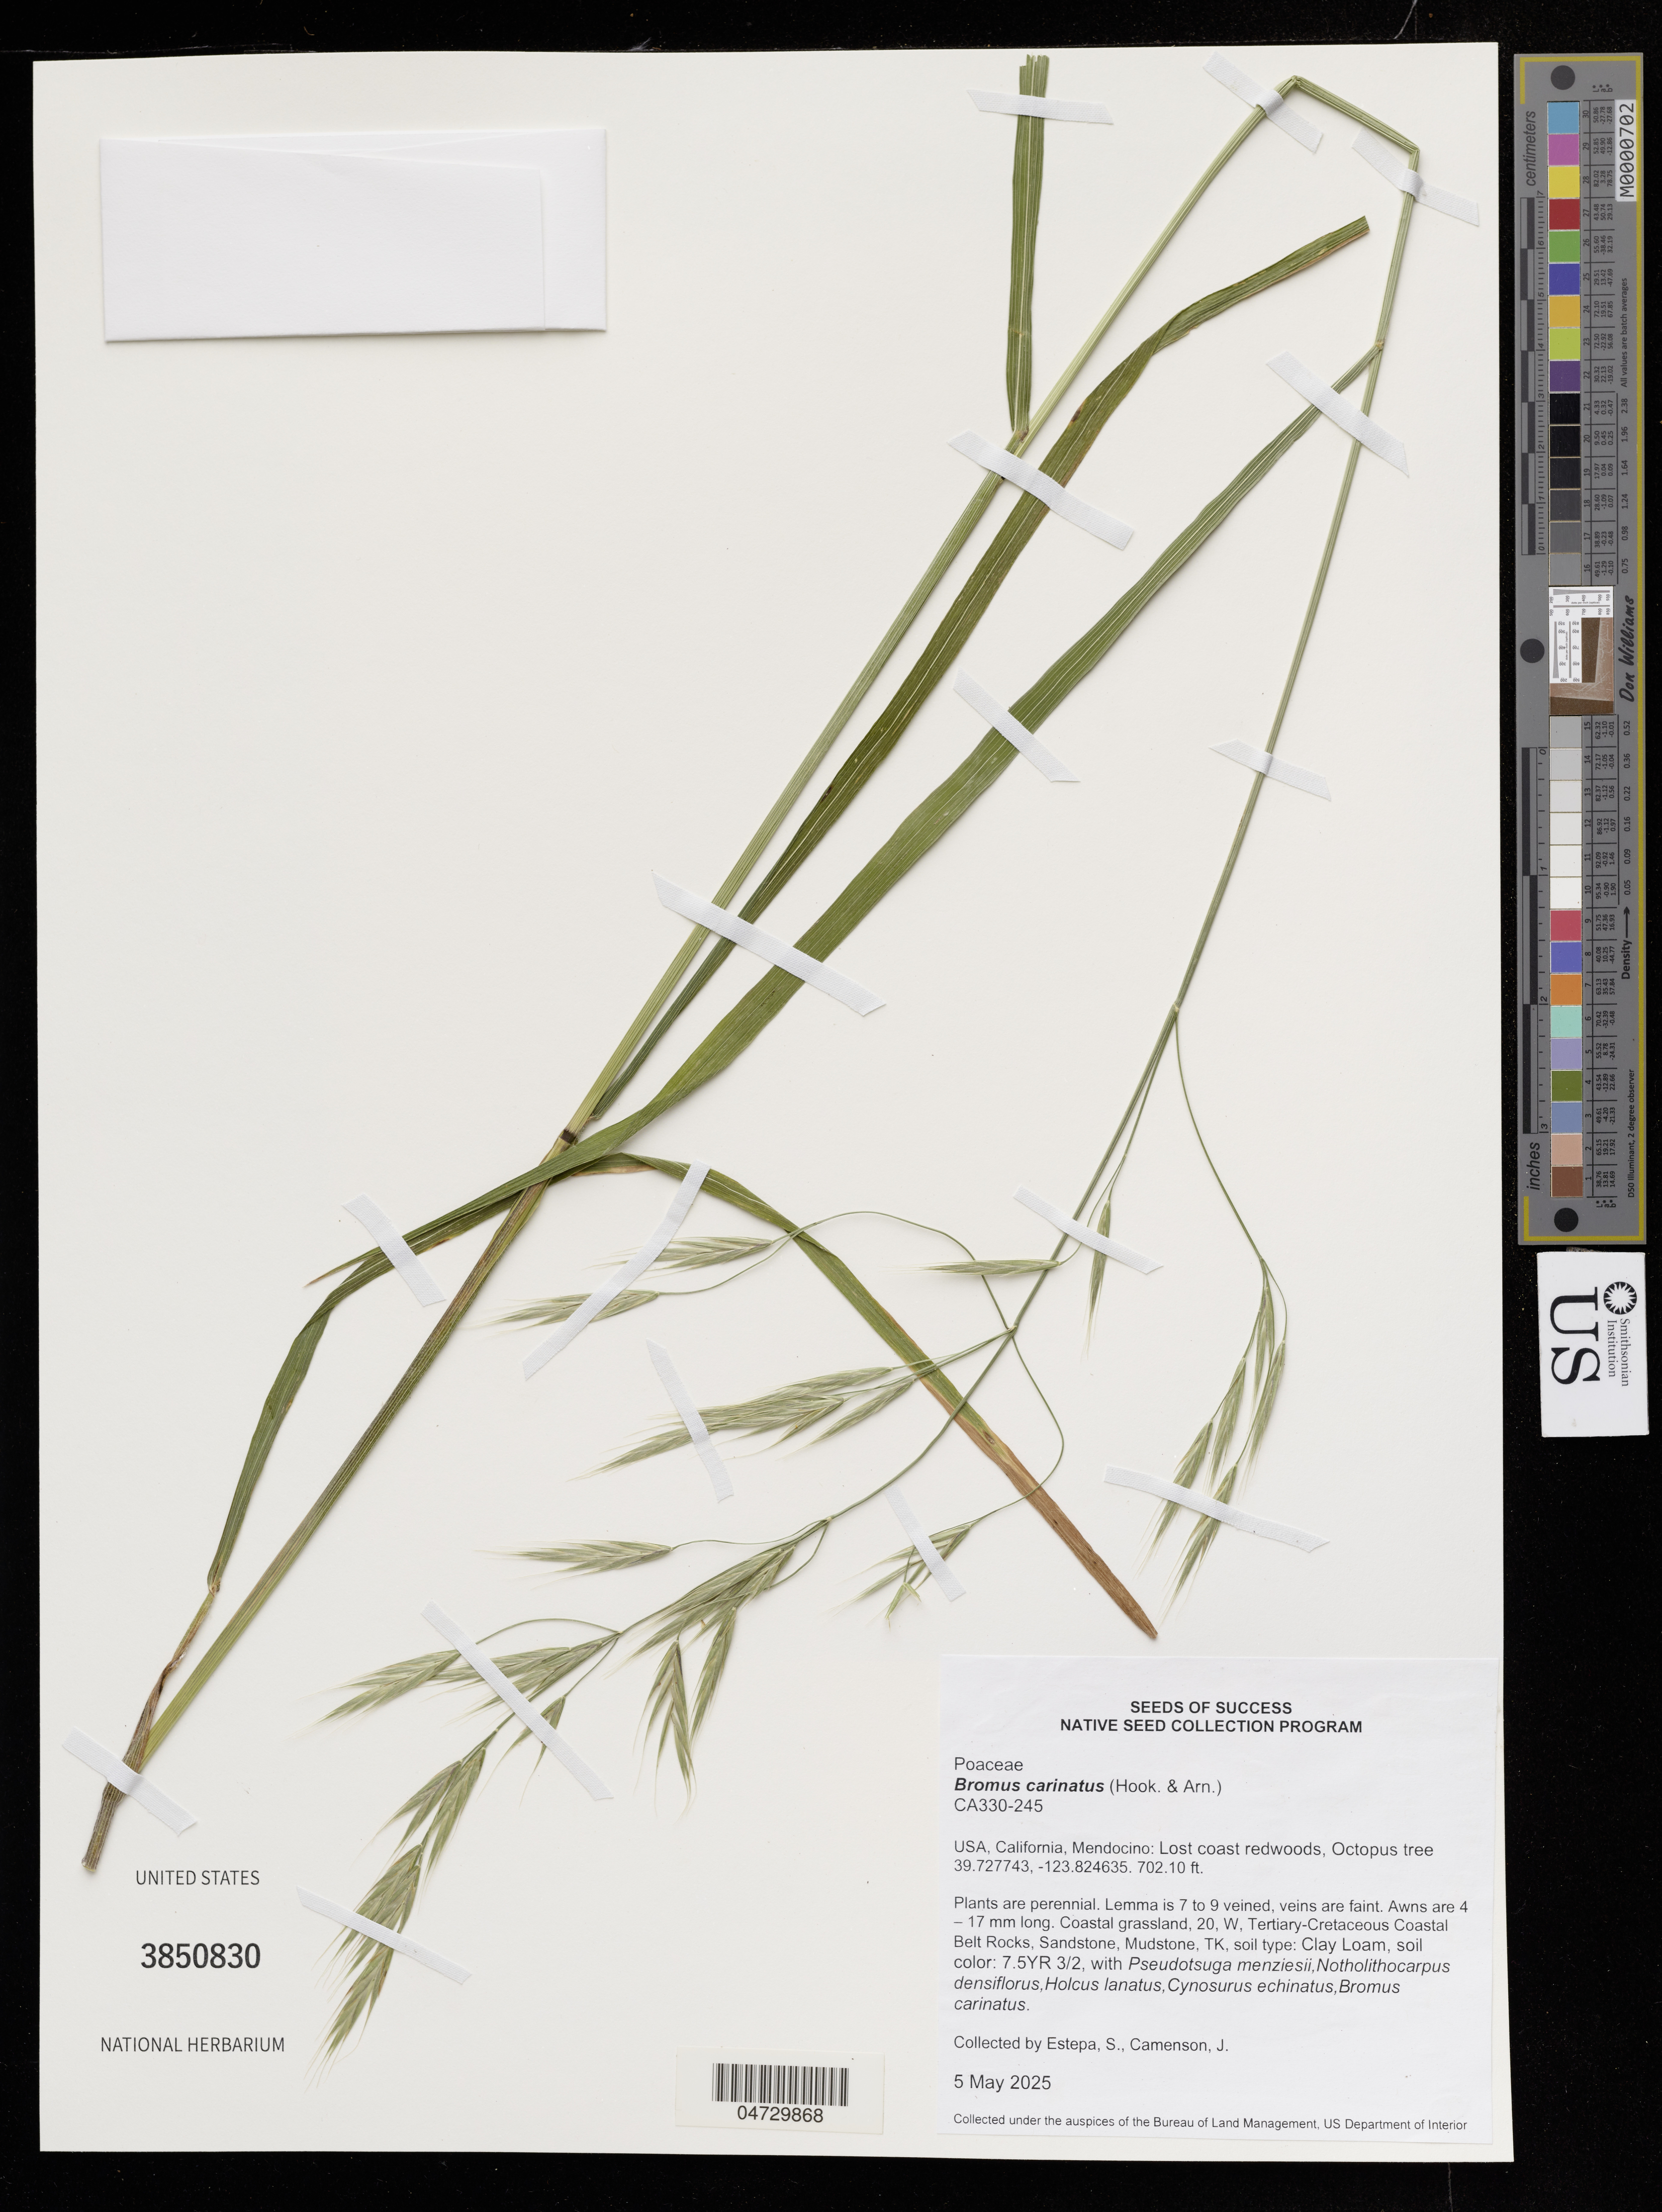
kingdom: Plantae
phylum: Tracheophyta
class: Liliopsida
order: Poales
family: Poaceae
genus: Bromus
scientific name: Bromus carinatus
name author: Hook. & Arn.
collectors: S. Estepa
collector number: CA330-245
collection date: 2025-05-05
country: United States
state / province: California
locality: Mendocino: Lost coast redwoods.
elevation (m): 214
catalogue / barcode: US 3850830